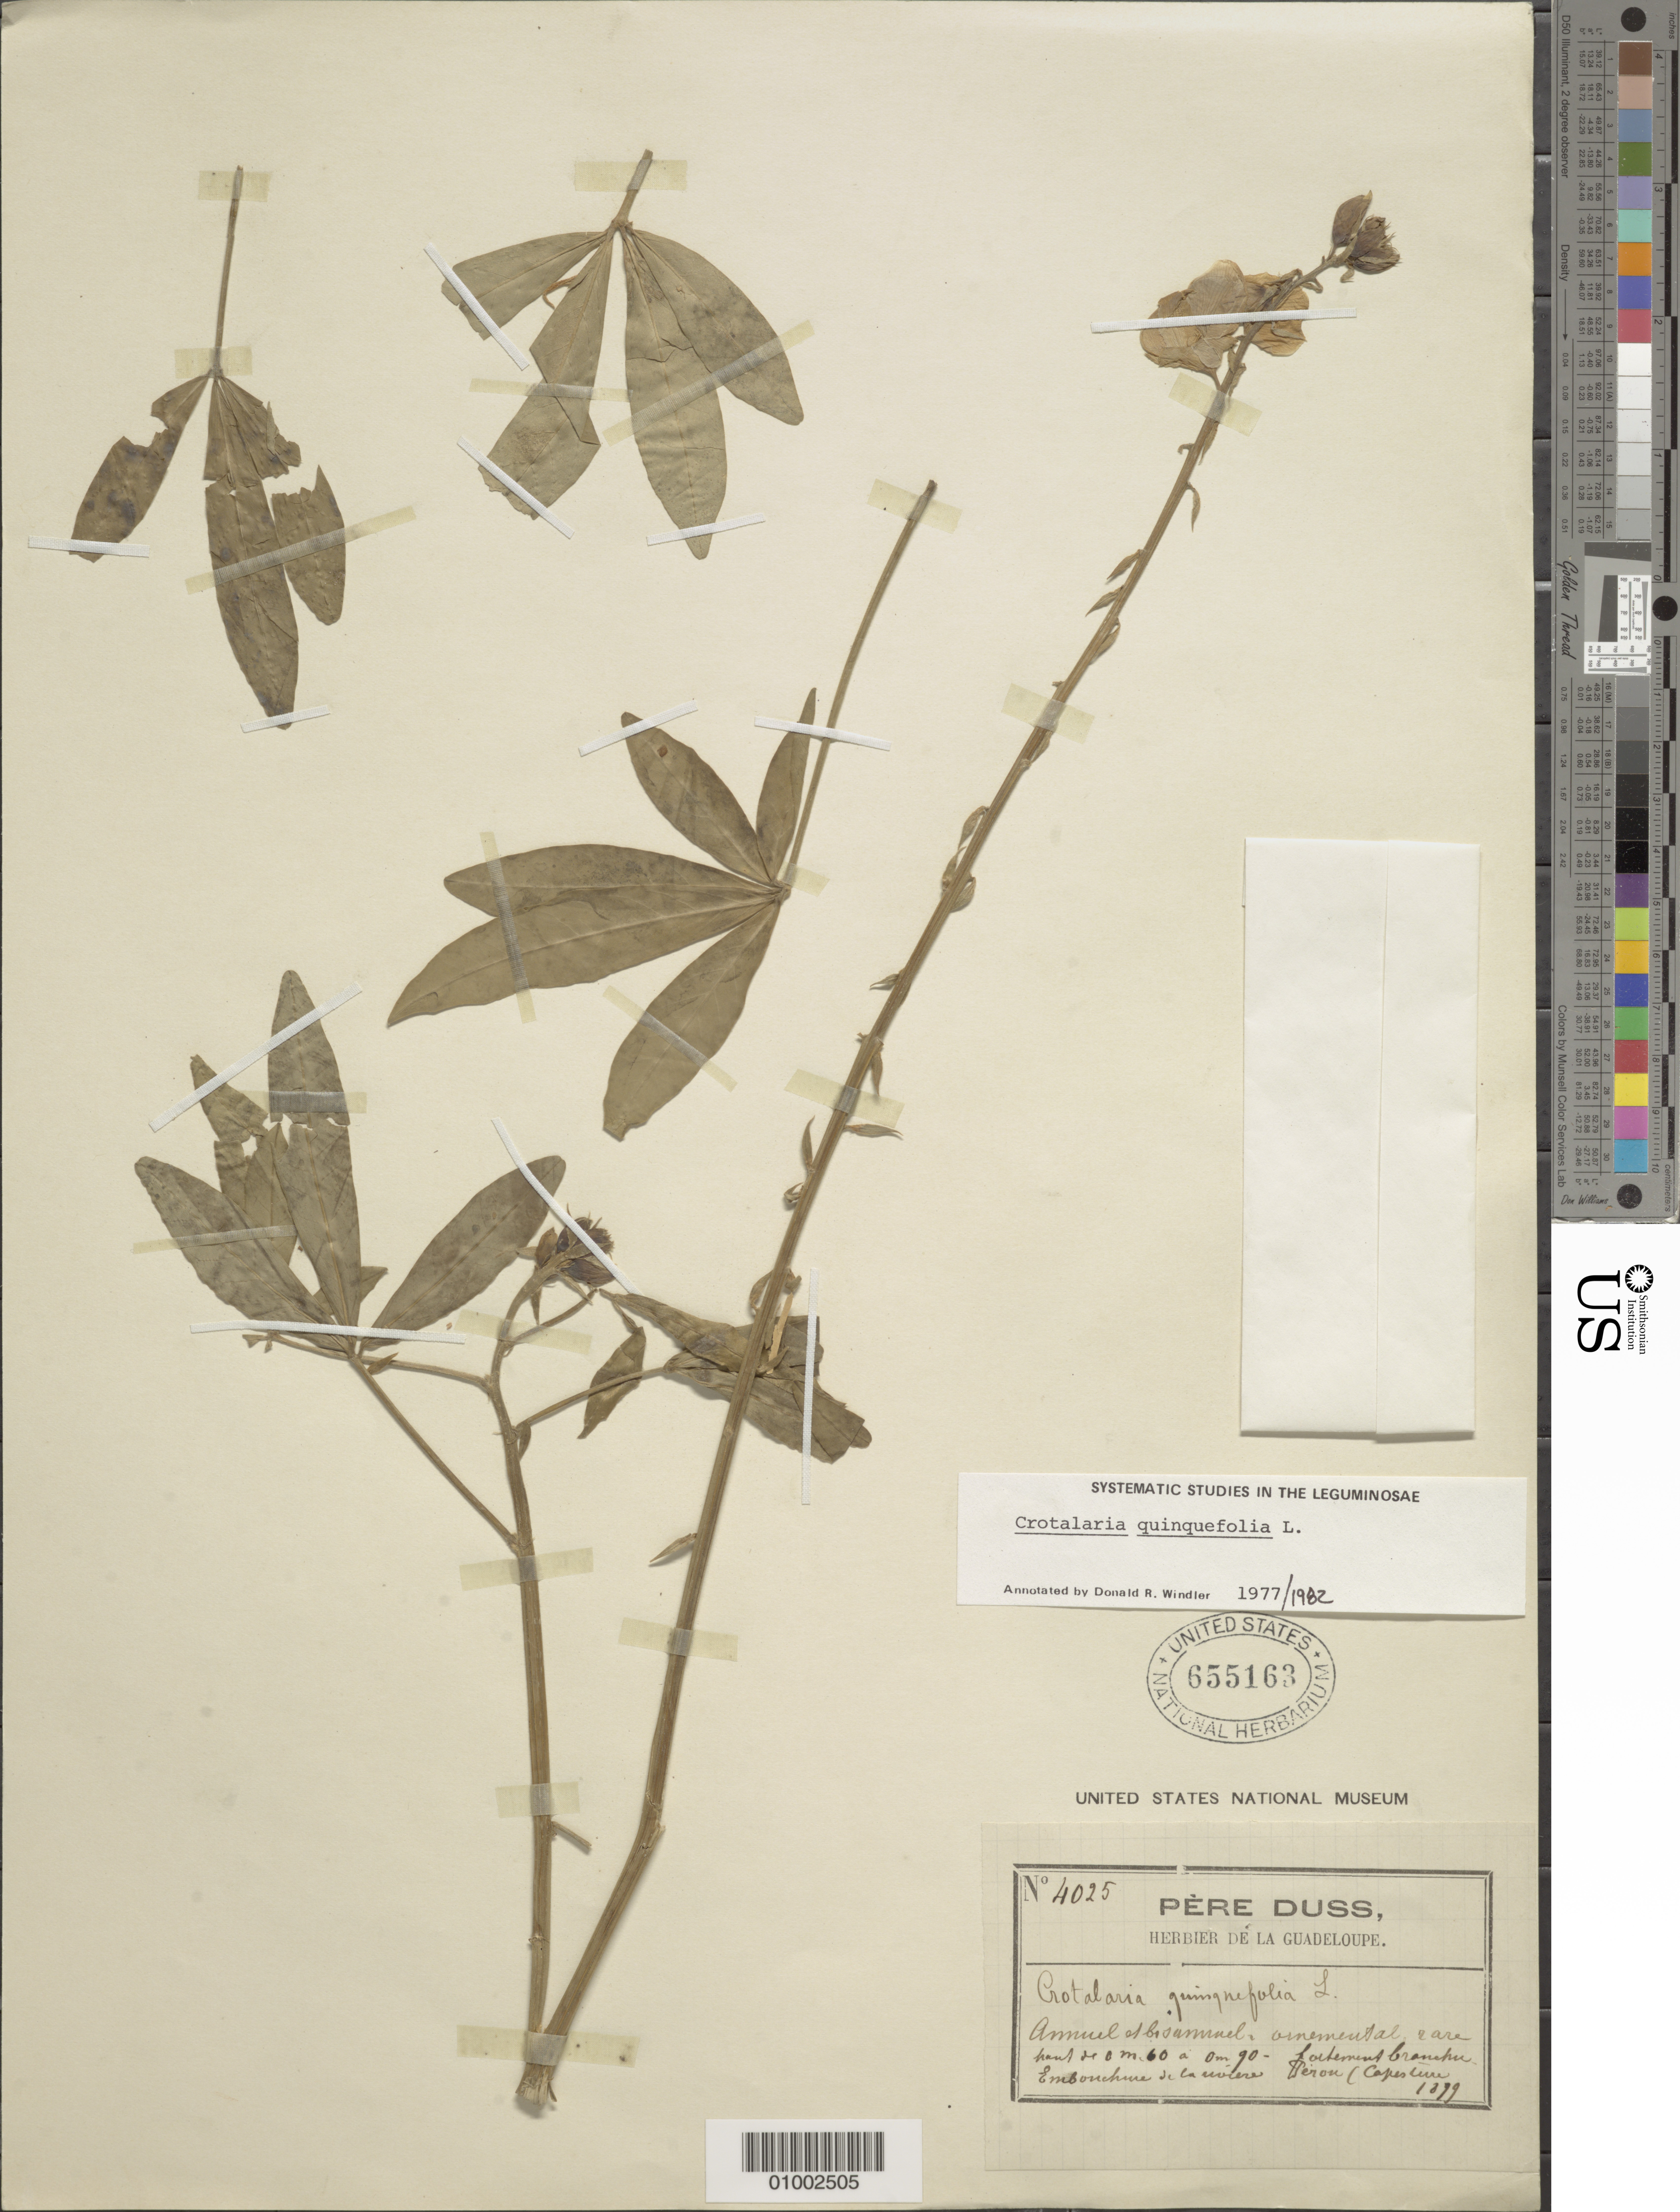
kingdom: Plantae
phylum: Tracheophyta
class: Magnoliopsida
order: Fabales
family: Fabaceae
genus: Crotalaria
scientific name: Crotalaria quinquefolia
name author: L.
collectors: Père Duss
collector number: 4025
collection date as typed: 1879 to -- --- 1899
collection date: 1879 or 1899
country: Guadeloupe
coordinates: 0 N, 0 E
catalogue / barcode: US 655163